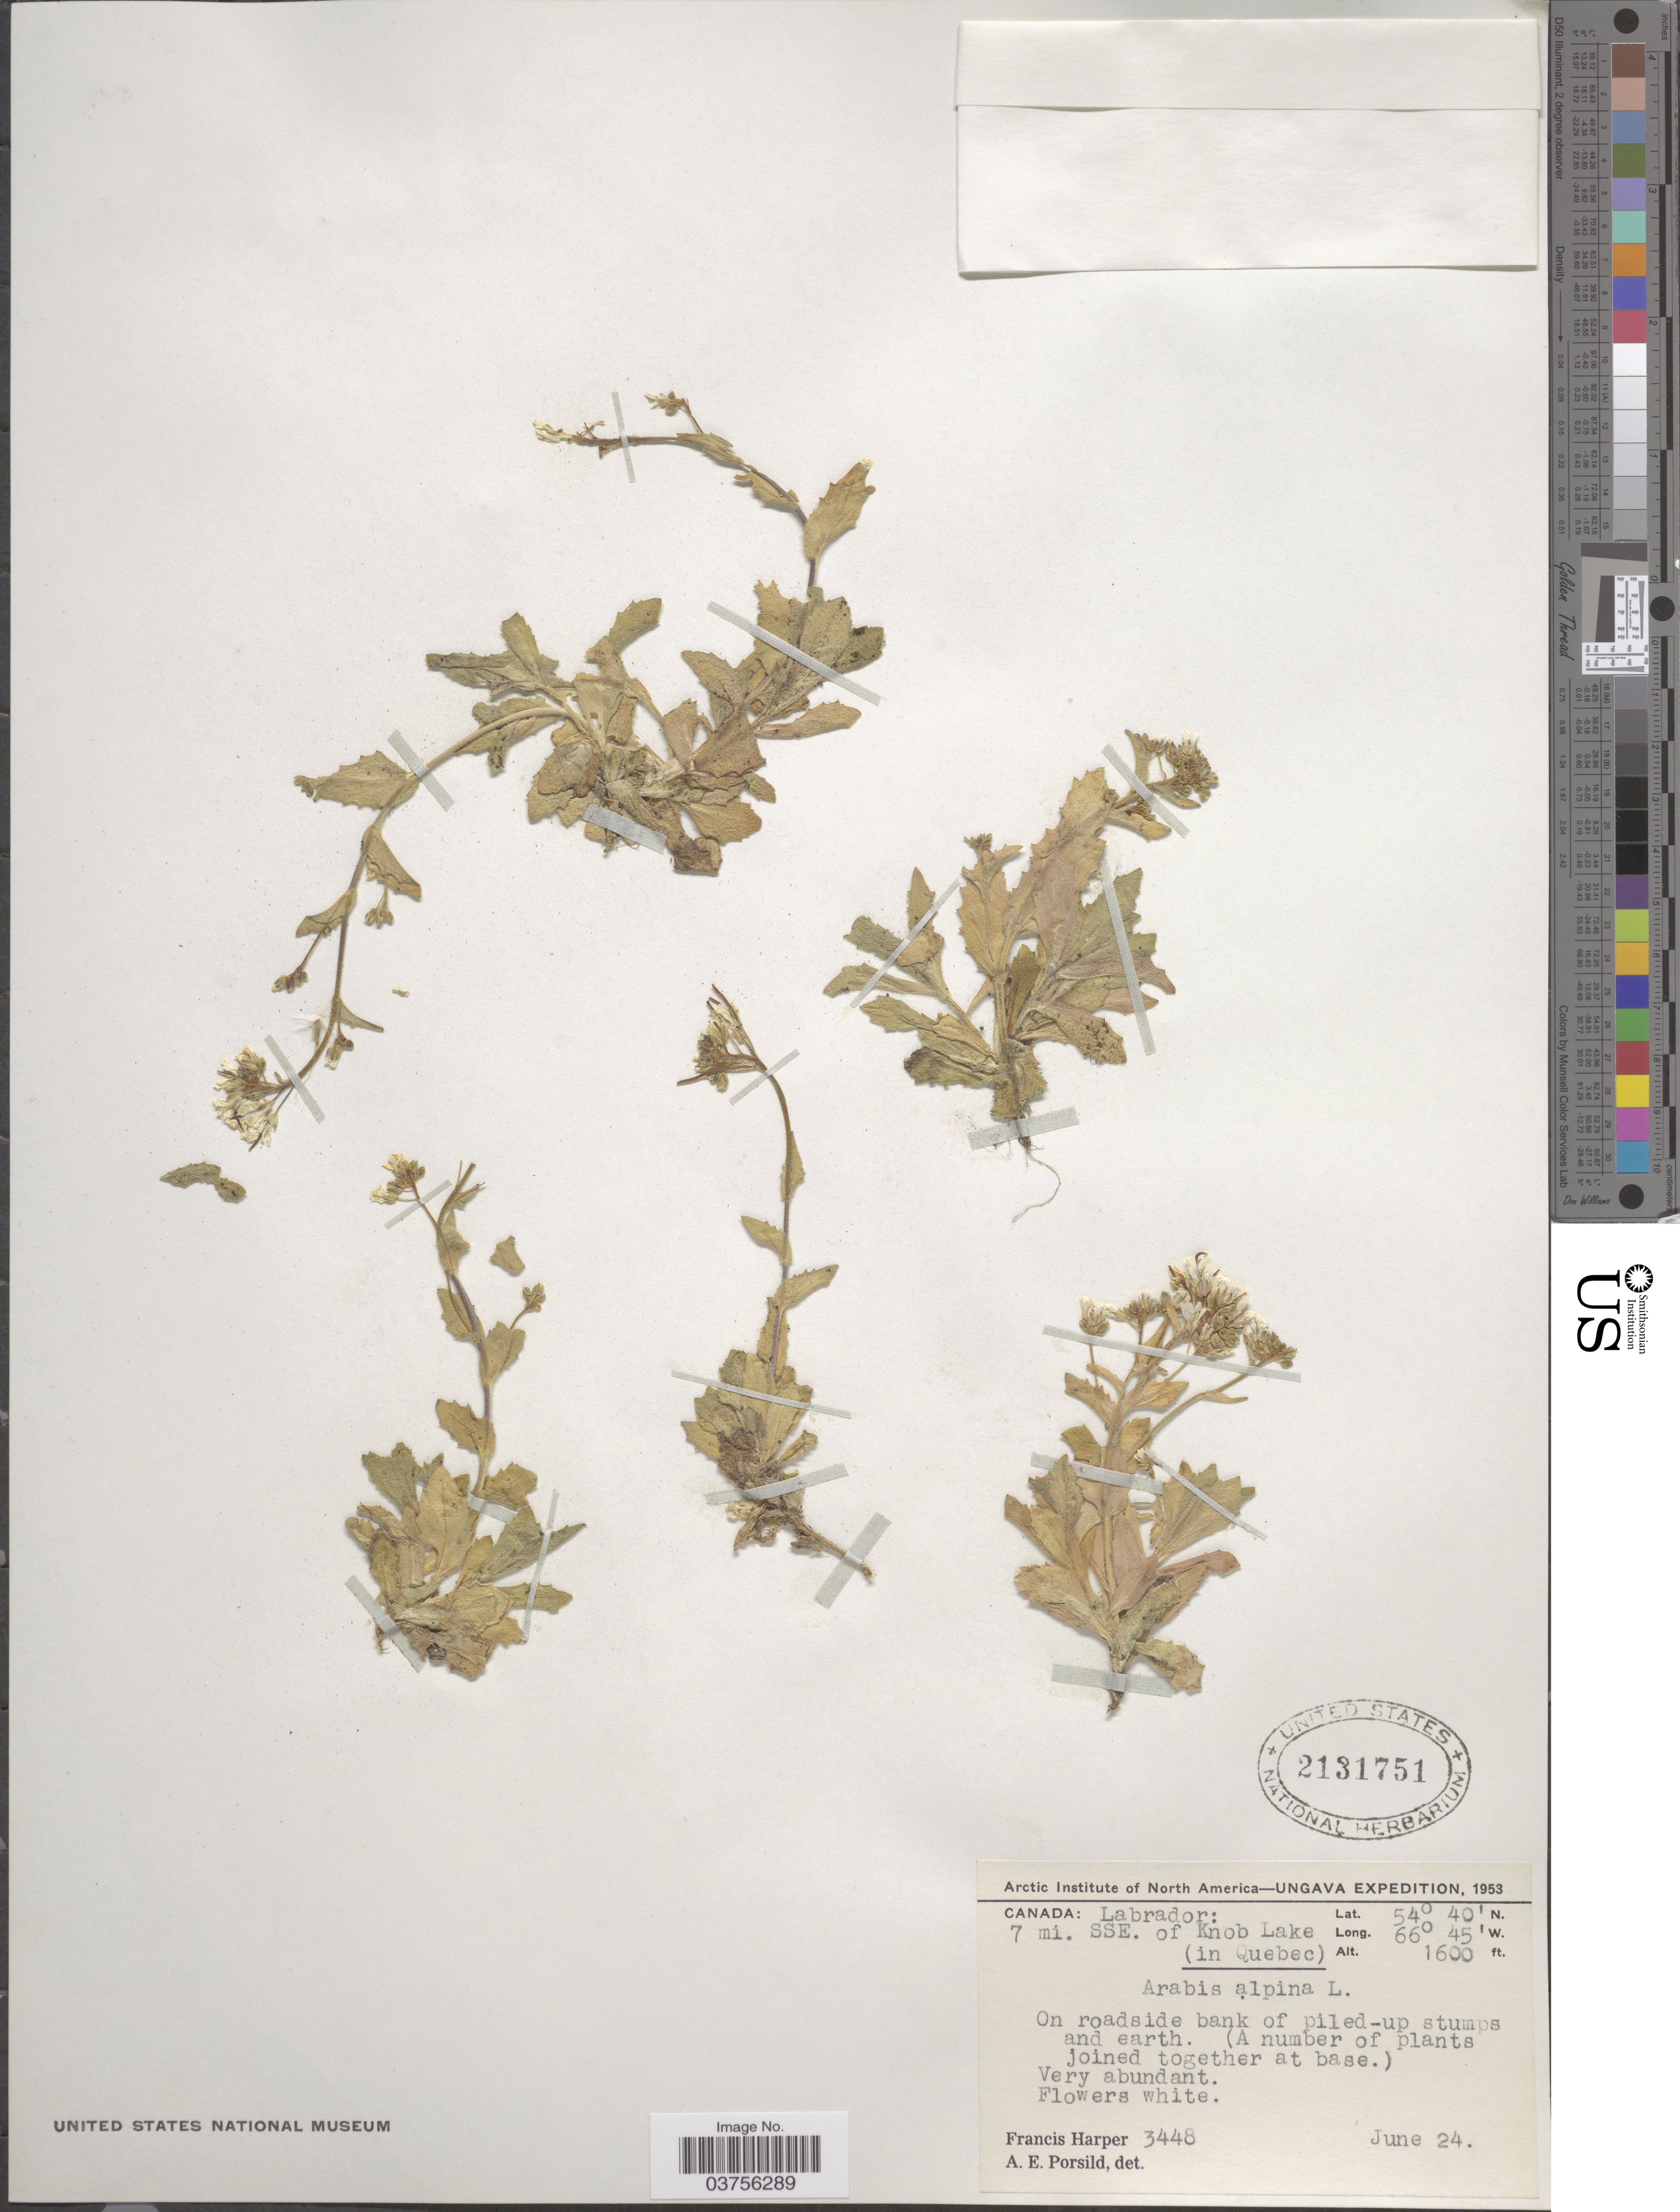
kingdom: Plantae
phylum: Tracheophyta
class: Magnoliopsida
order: Brassicales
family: Brassicaceae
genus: Arabis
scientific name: Arabis alpina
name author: L.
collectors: F. Harper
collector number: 3448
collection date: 1953-06-24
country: Canada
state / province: Newfoundland and Labrador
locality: Ungava. Labrador: 7 mi. SSE. of Knob Lake (in Quebec).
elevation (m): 488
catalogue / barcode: US 2131751